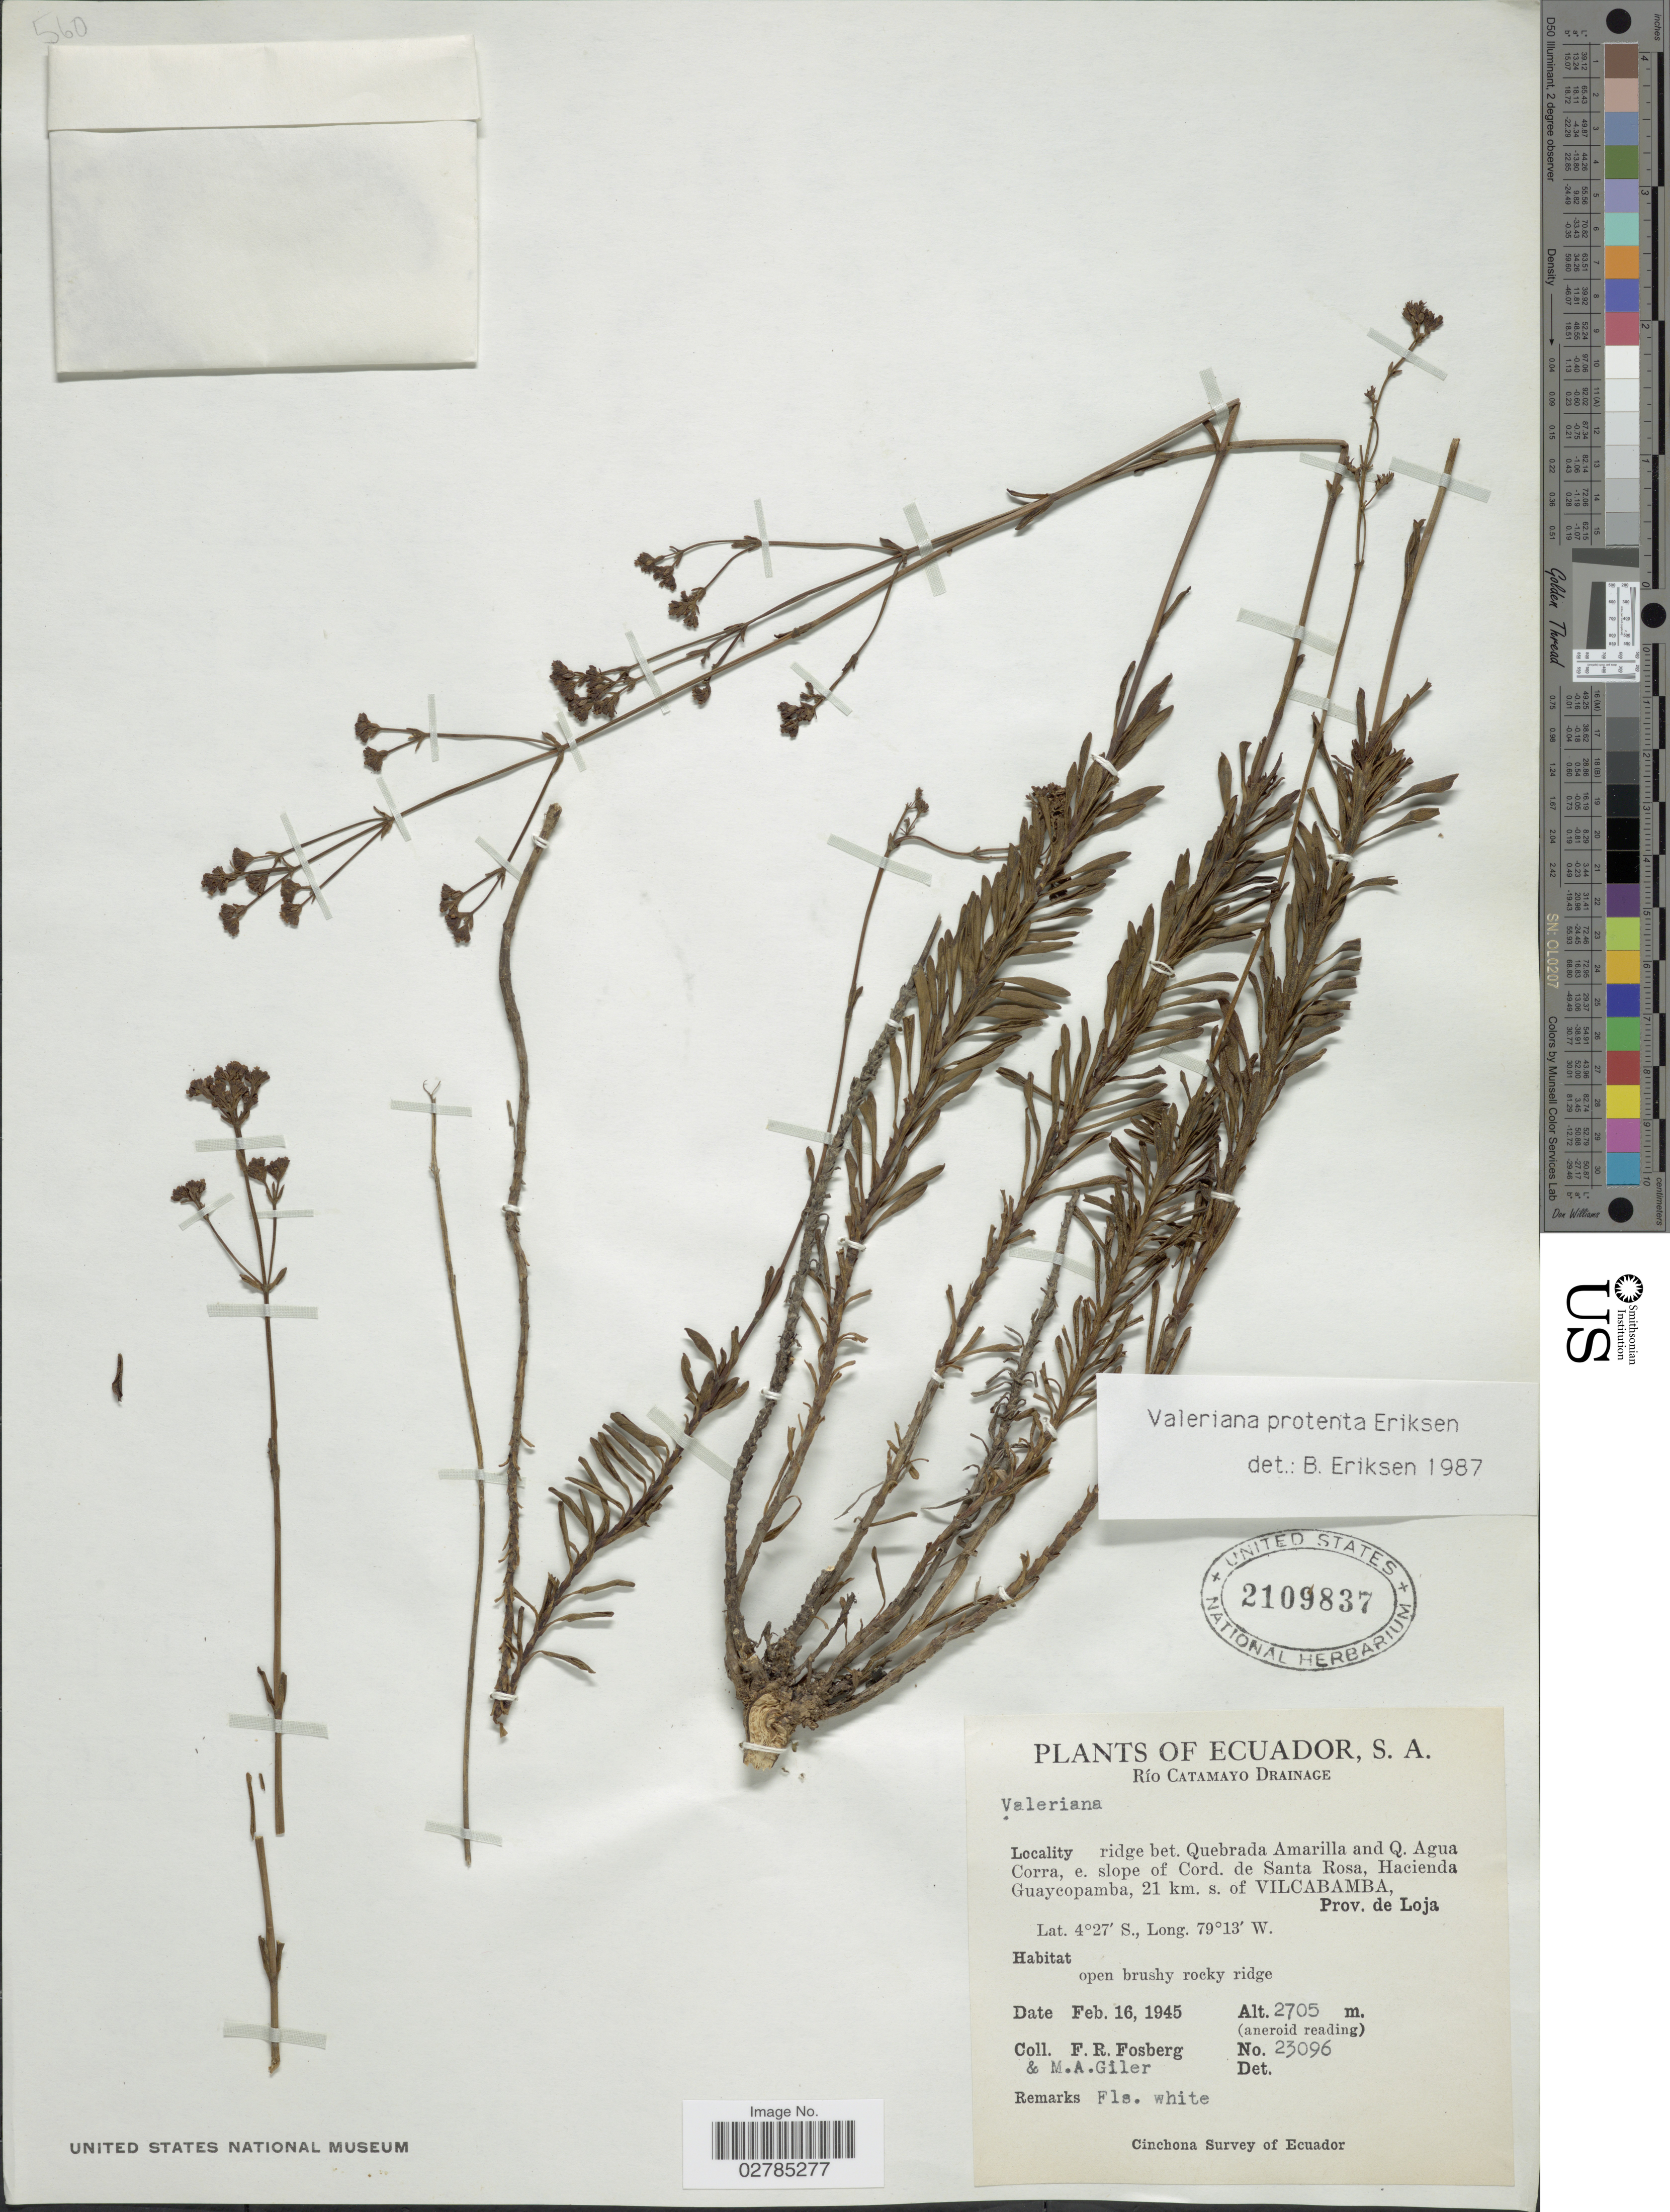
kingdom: Plantae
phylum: Tracheophyta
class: Magnoliopsida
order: Dipsacales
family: Caprifoliaceae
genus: Valeriana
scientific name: Valeriana protenta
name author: B. Eriksen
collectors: F. R. Fosberg & M. Giler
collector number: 23096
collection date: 1945-02-16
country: Ecuador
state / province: Loja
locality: Ridge bet. Quebrada Amarilla and Q. Agua Corra, e slope of Cord. de Santa Rosa, Hacienda Guaycopamba, 21 km. s. of Vilcabamba.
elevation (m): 2705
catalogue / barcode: US 2109837